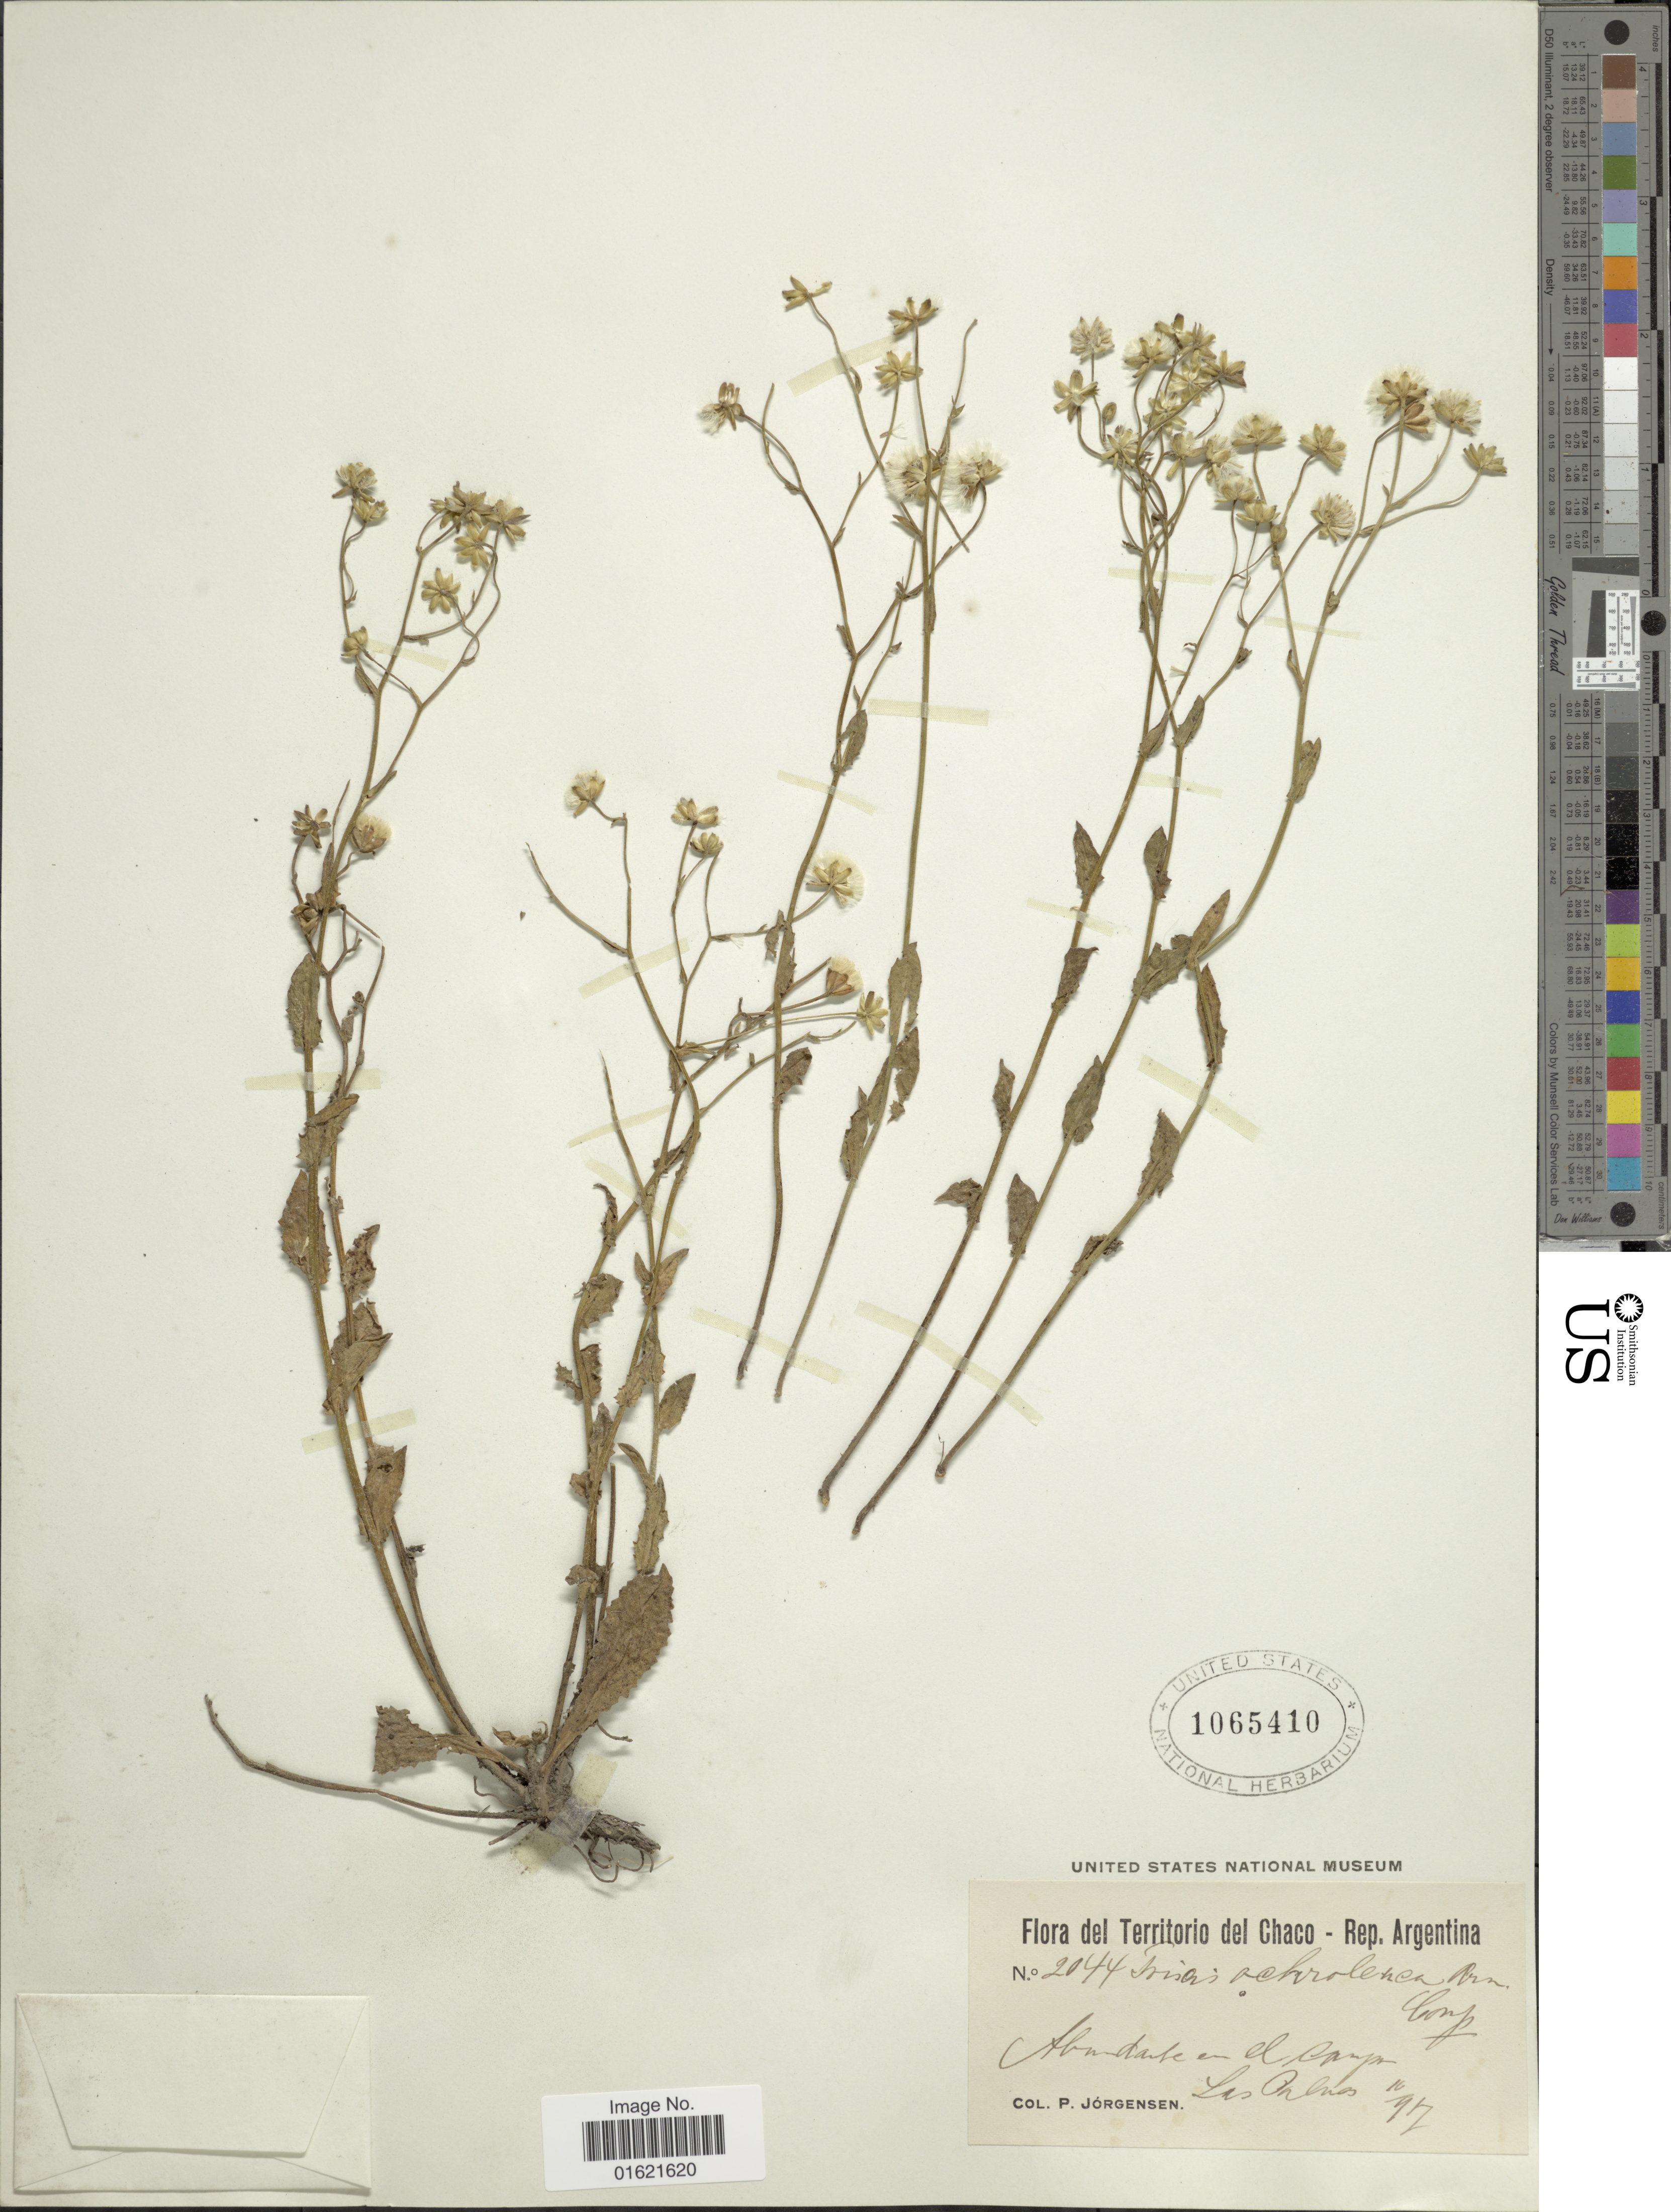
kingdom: Plantae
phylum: Tracheophyta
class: Magnoliopsida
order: Asterales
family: Asteraceae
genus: Holocheilus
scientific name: Holocheilus illustris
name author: (Vell.) Cabrera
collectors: P. Jörgensen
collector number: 2044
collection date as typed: Transcribed d/m/y: /10/97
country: Argentina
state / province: Chaco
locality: Abundant en El Campo, Las Caldas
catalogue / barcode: US 1065410